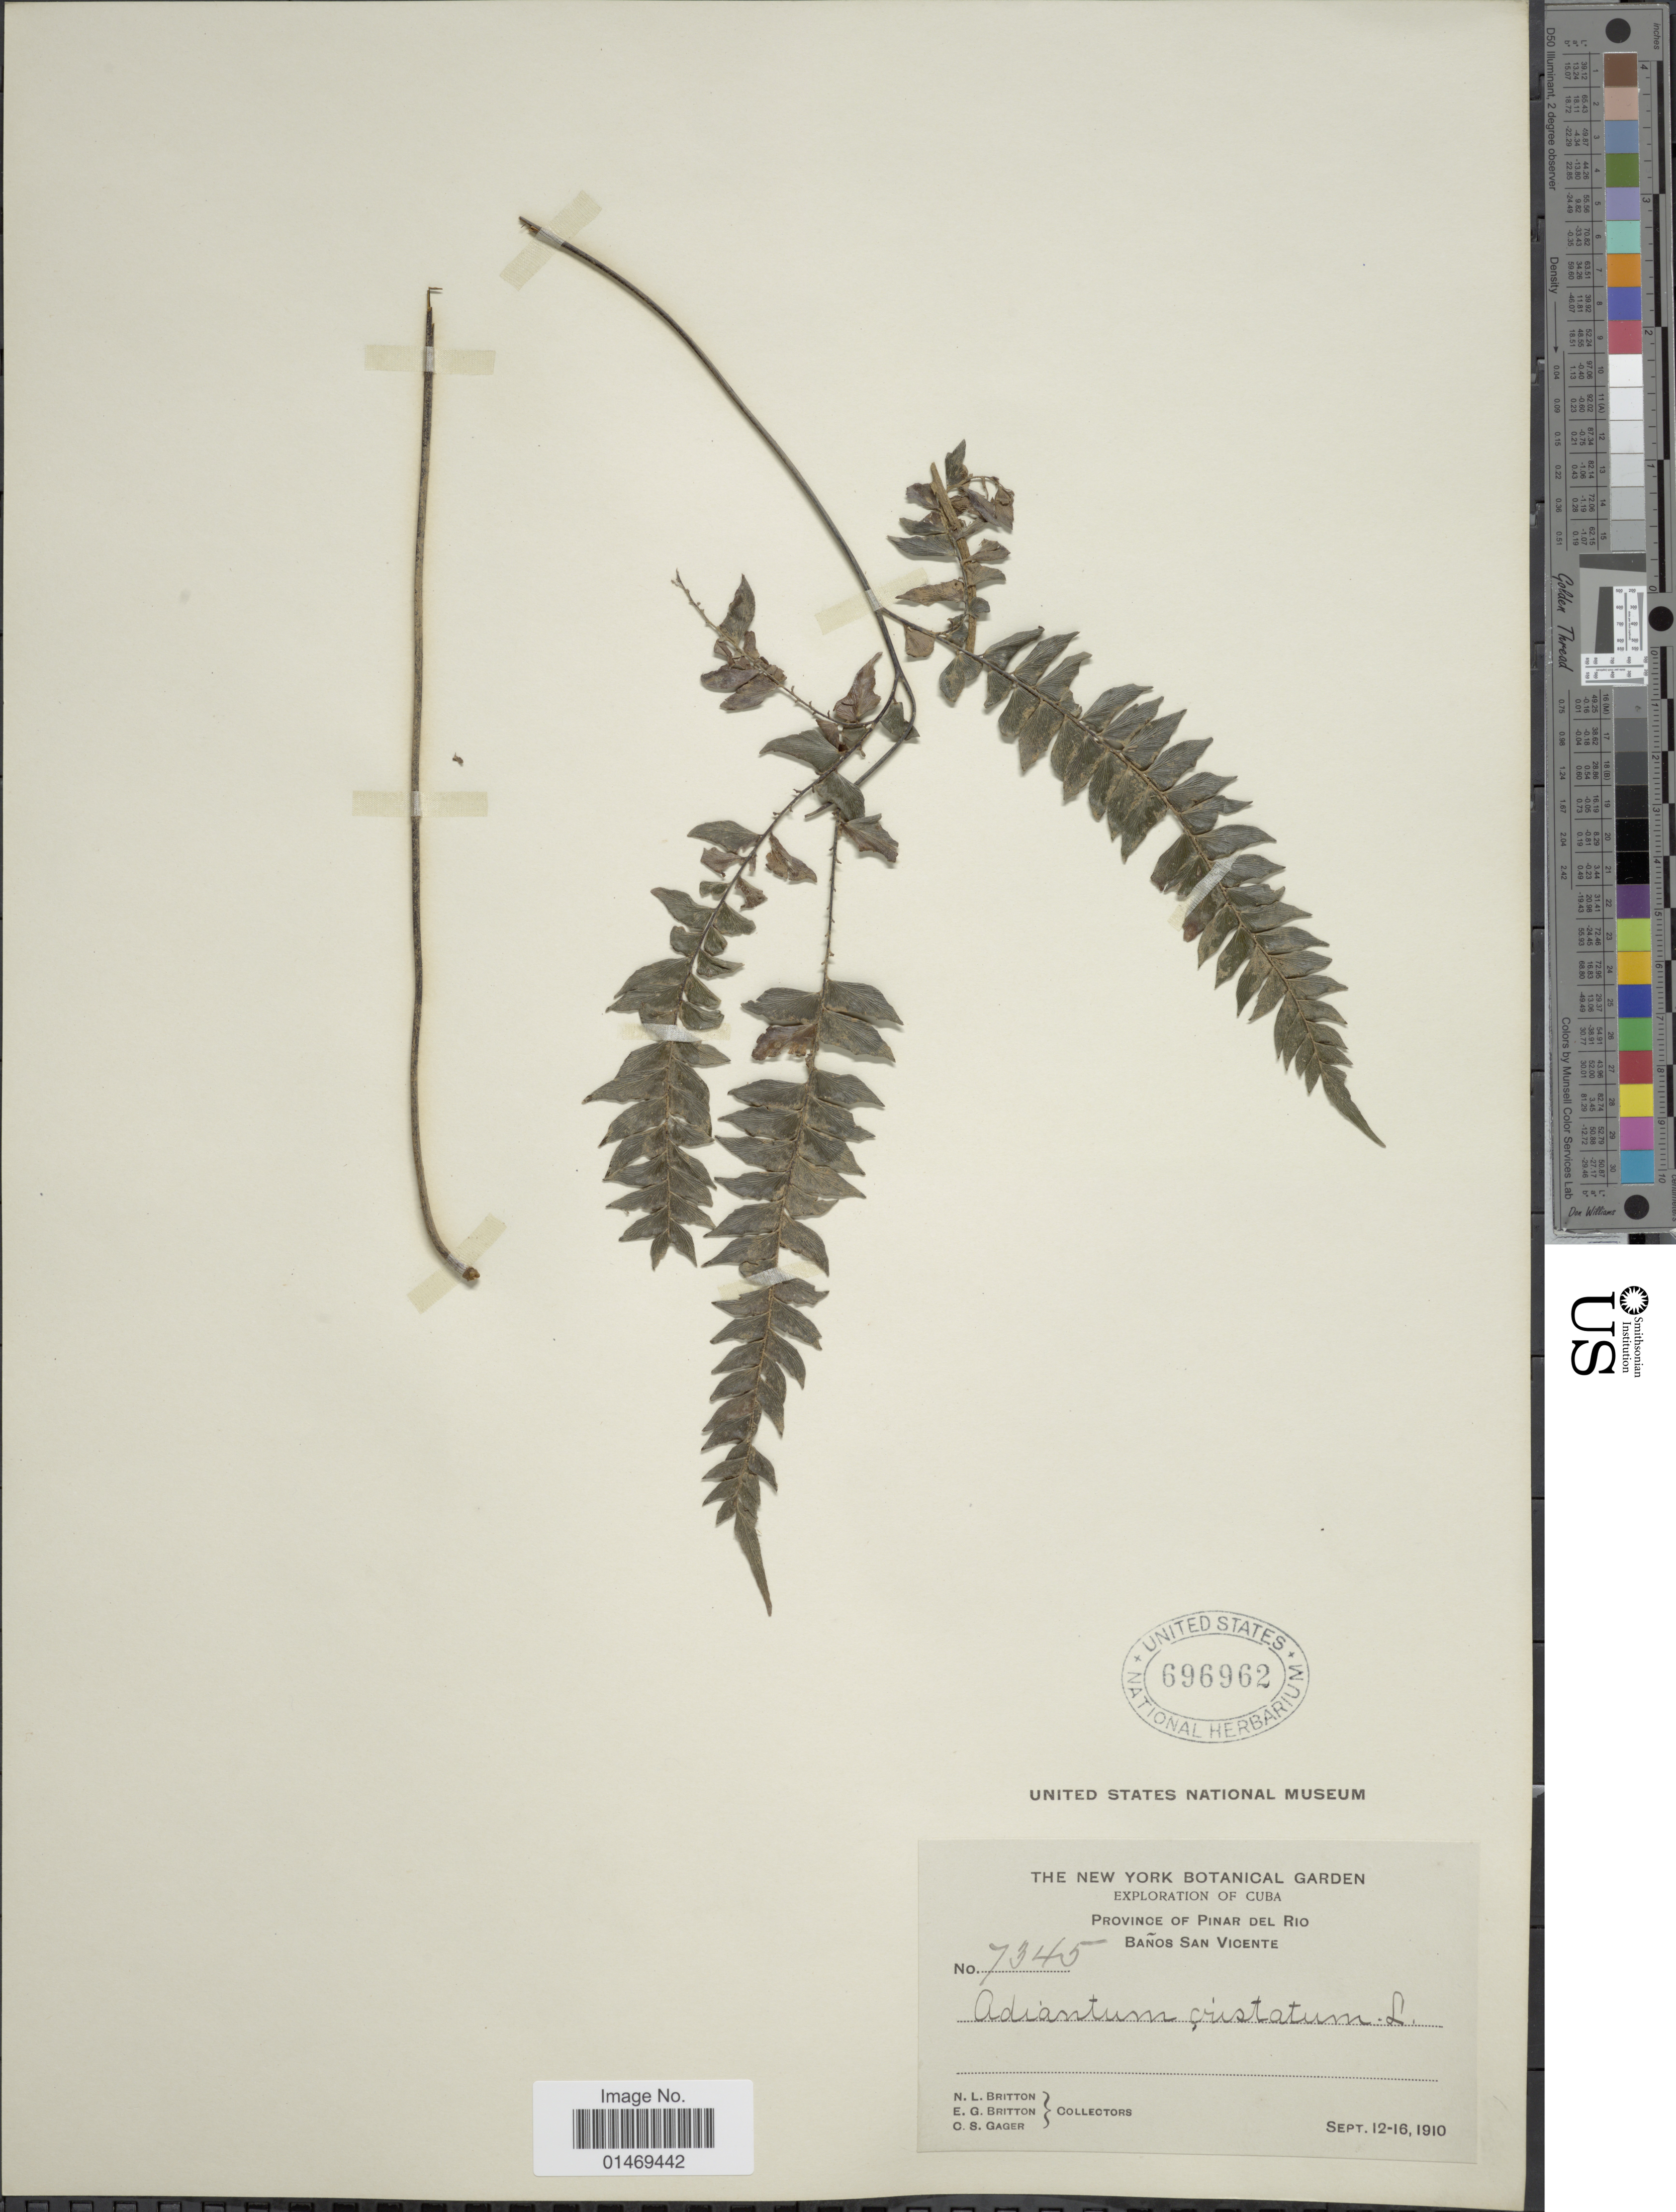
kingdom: Plantae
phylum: Tracheophyta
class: Polypodiopsida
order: Polypodiales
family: Pteridaceae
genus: Adiantum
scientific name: Adiantum pyramidale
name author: (L.) Willd.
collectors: N. Britton, E. G. Britton & O. Gager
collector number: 7345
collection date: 1910-09-12/1910-09-16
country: Cuba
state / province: Pinar del Río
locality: Exploration of Cuba, Banos San Vicente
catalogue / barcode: US 696962